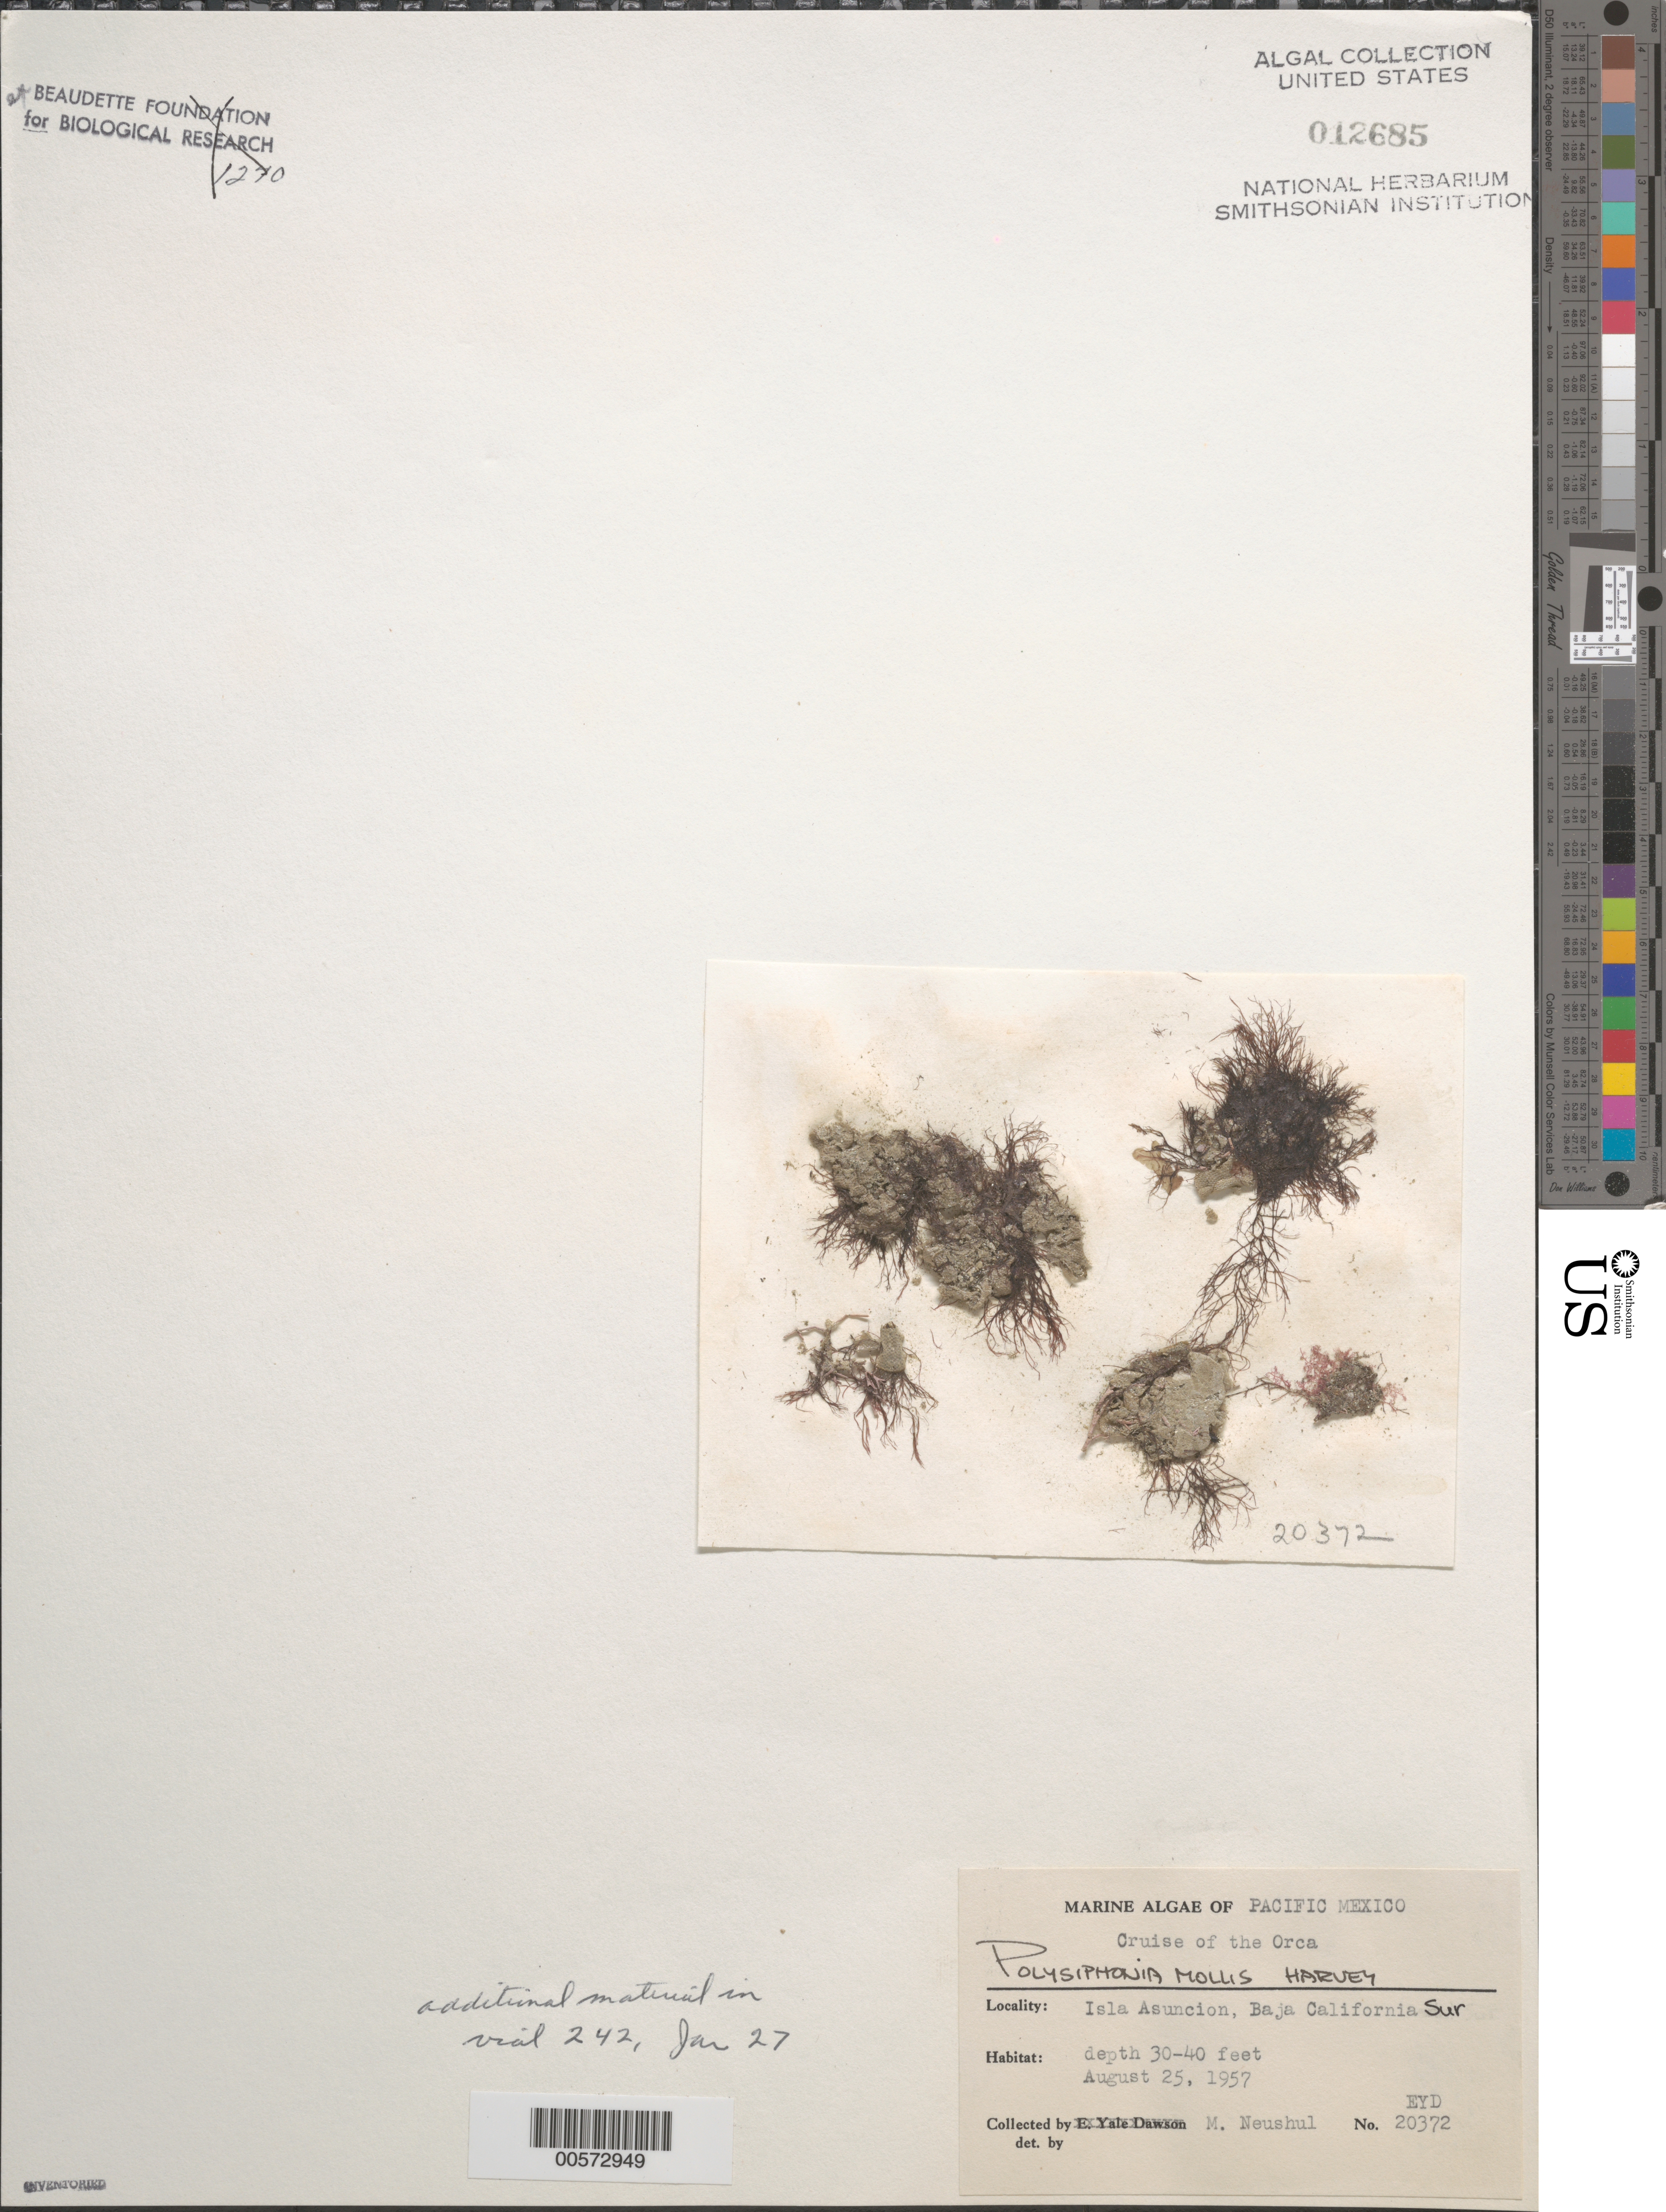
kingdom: Plantae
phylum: Rhodophyta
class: Florideophyceae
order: Ceramiales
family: Rhodomelaceae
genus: Polysiphonia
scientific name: Polysiphonia mollis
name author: Hook. f. & Harv.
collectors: M. Neushul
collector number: EYD 20372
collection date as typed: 25 Aug 1957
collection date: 1957-08-25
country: Mexico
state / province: Baja California Sur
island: Isla Asuncion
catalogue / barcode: US 12685